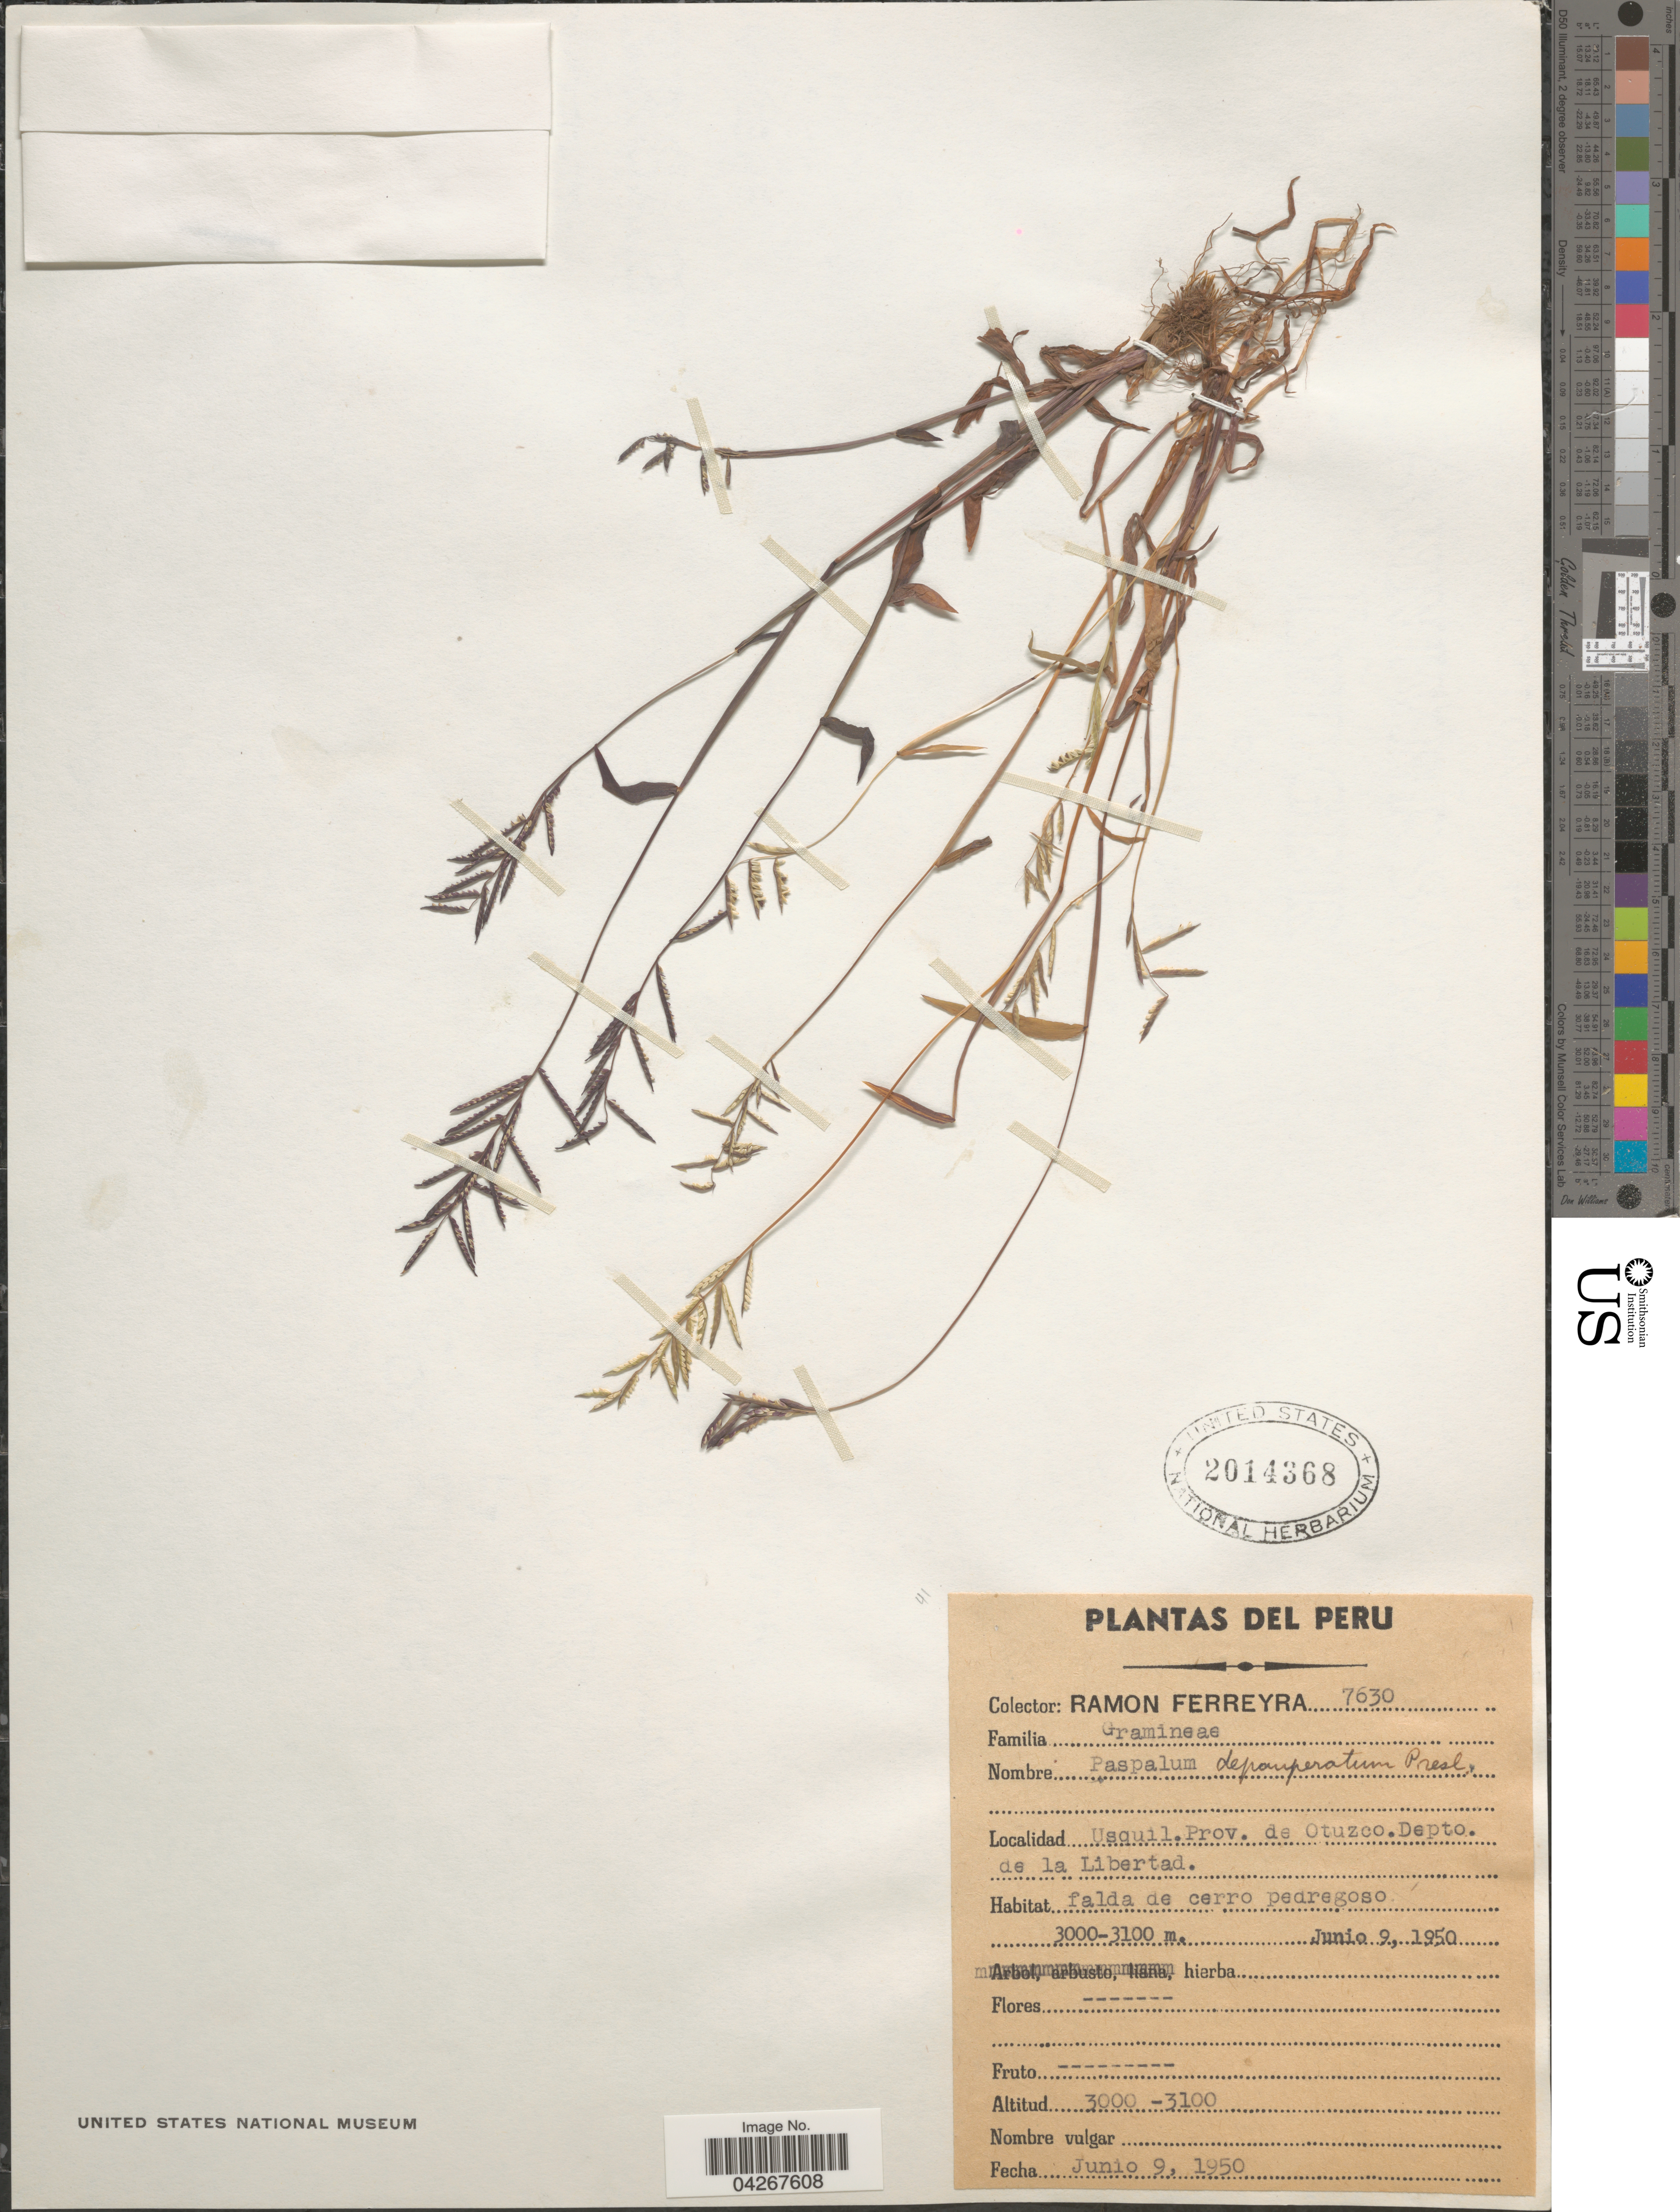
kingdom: Plantae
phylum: Tracheophyta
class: Liliopsida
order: Poales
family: Poaceae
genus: Paspalum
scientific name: Paspalum candidum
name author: (Humb. & Bonpl. ex Fleugge) Kunth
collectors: R. A. Ferreyra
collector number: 7630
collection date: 1950-06-09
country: Peru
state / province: La Libertad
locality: Usquil. Prov. de Otuzco. Depto. de La Libertad.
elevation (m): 3000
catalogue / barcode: US 2014368